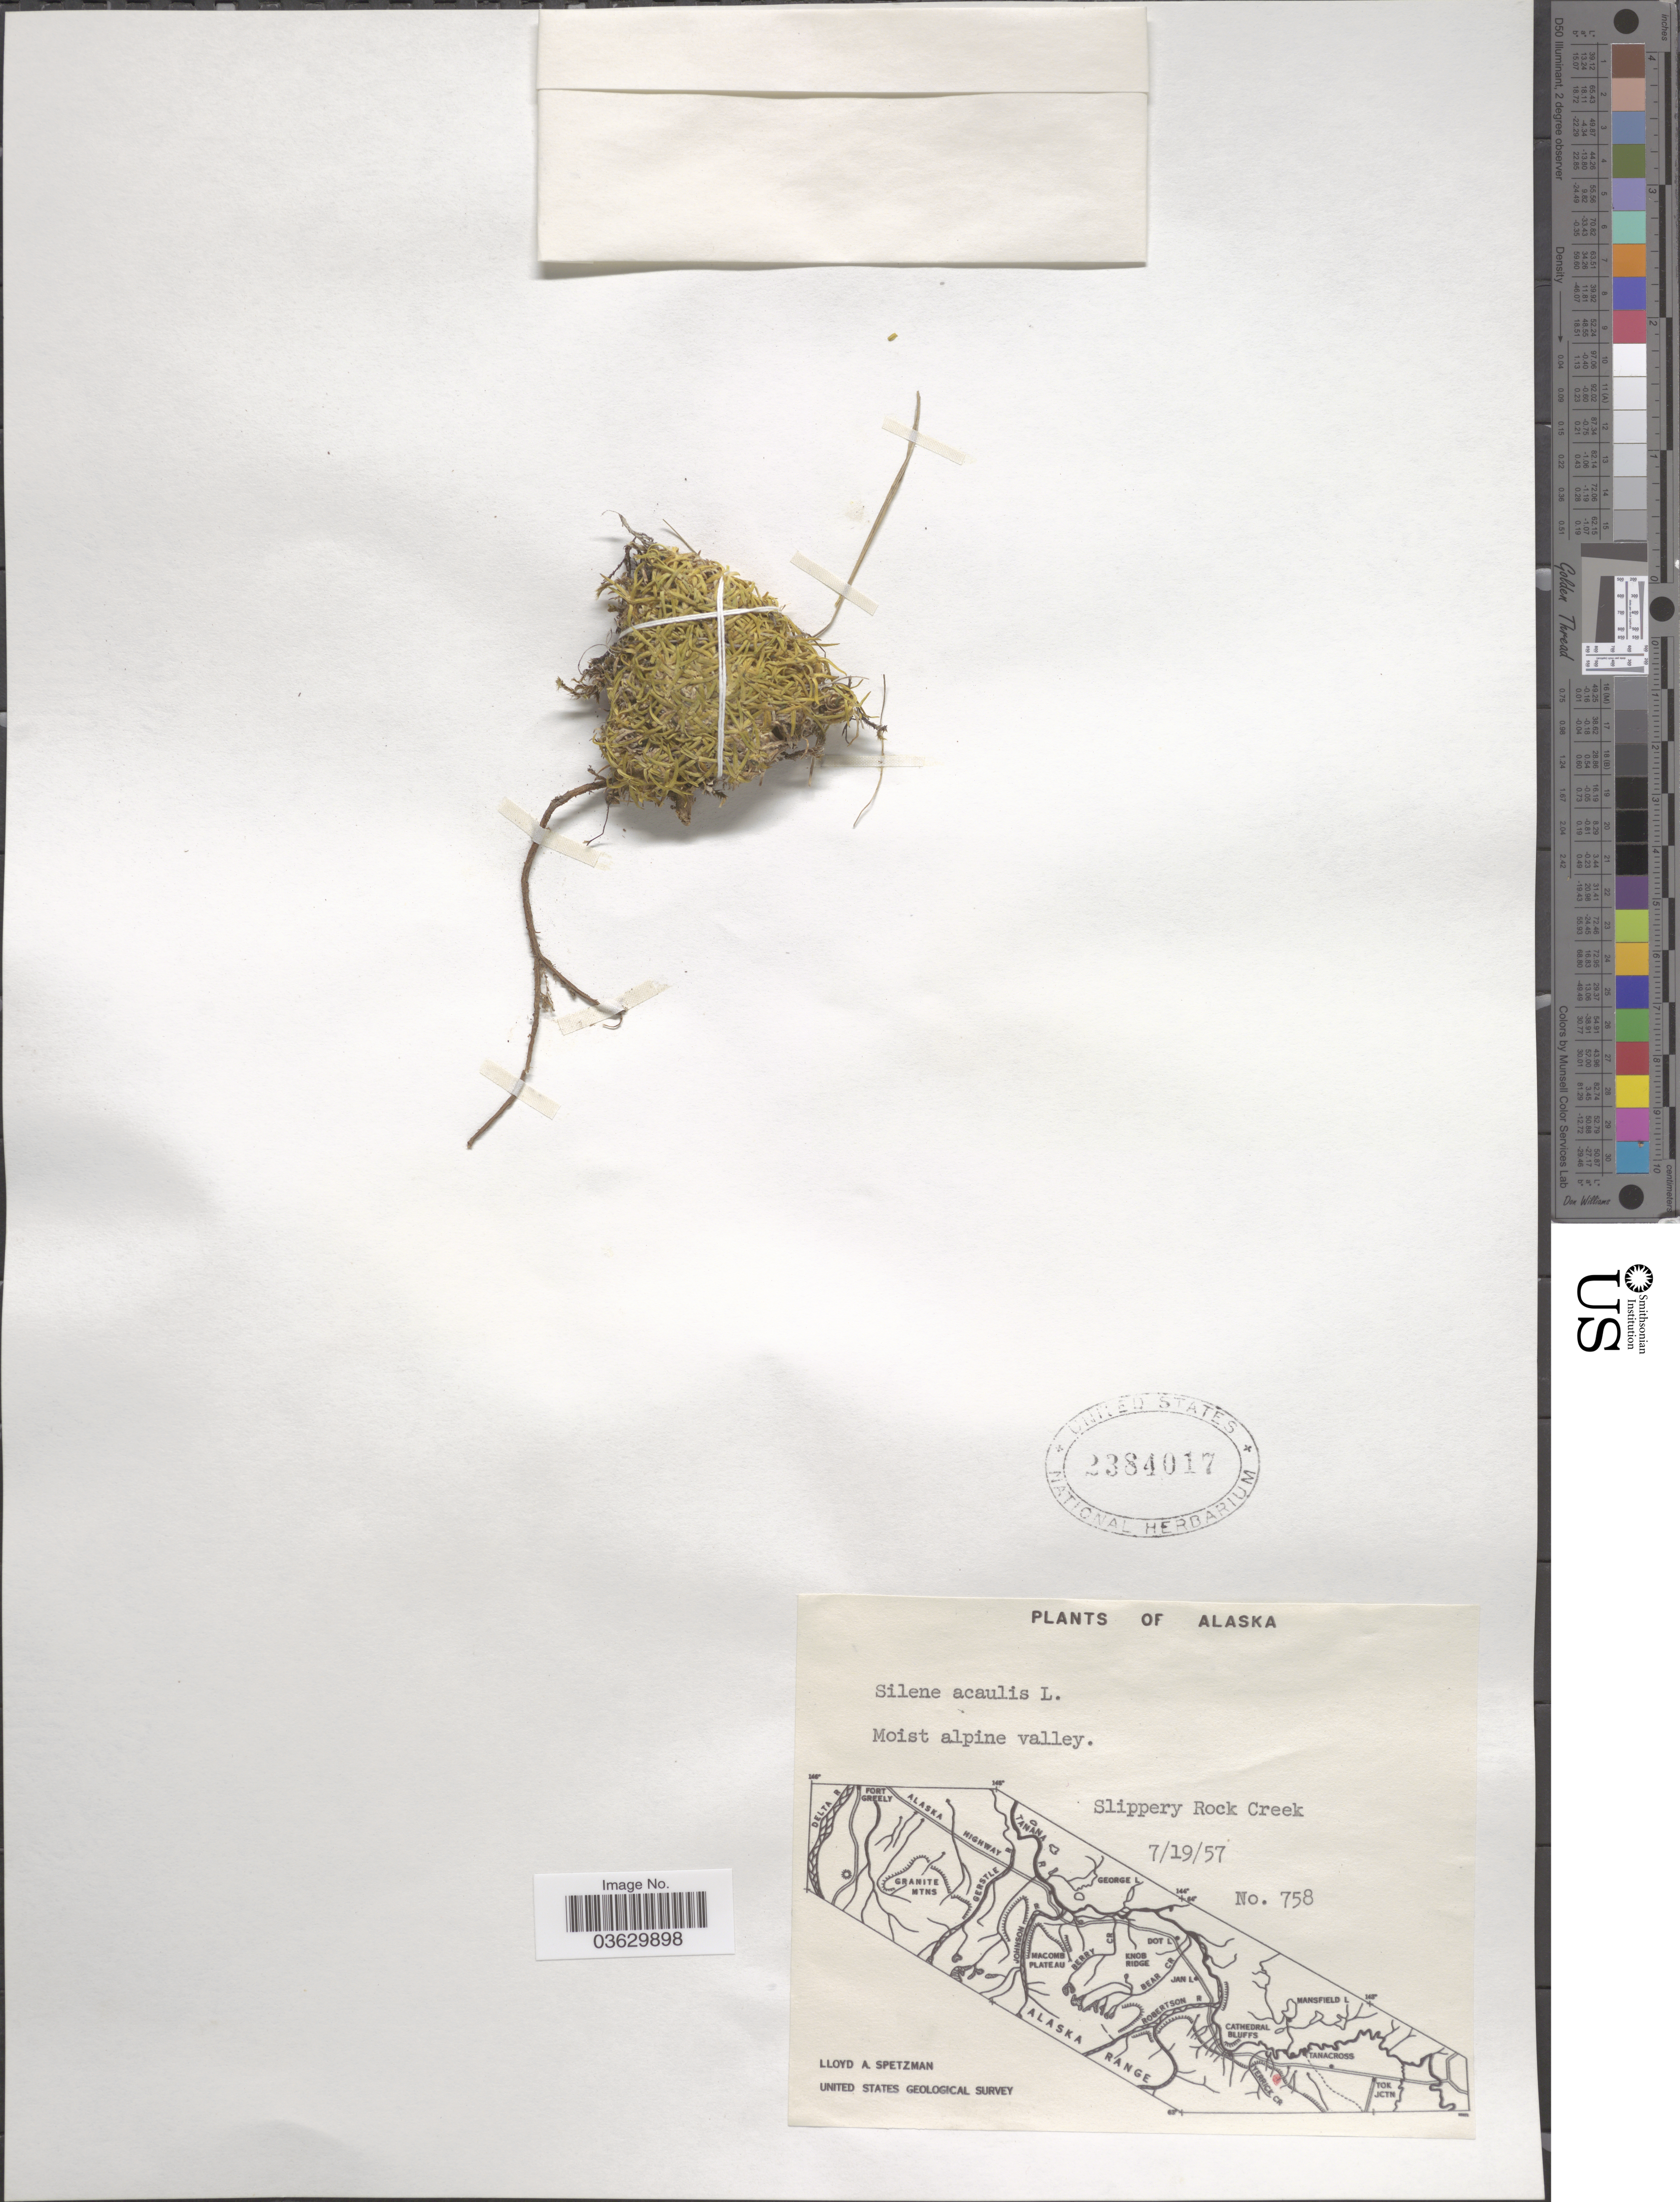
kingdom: Plantae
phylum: Tracheophyta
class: Magnoliopsida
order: Caryophyllales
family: Caryophyllaceae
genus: Silene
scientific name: Silene acaulis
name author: (L.) Jacq.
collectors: L. Spetzman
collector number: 758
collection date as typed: Transcribed d/m/y: 19/7/57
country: United States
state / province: Alaska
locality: Moist alpine valley. Slippery Rock Creek.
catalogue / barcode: US 2384017